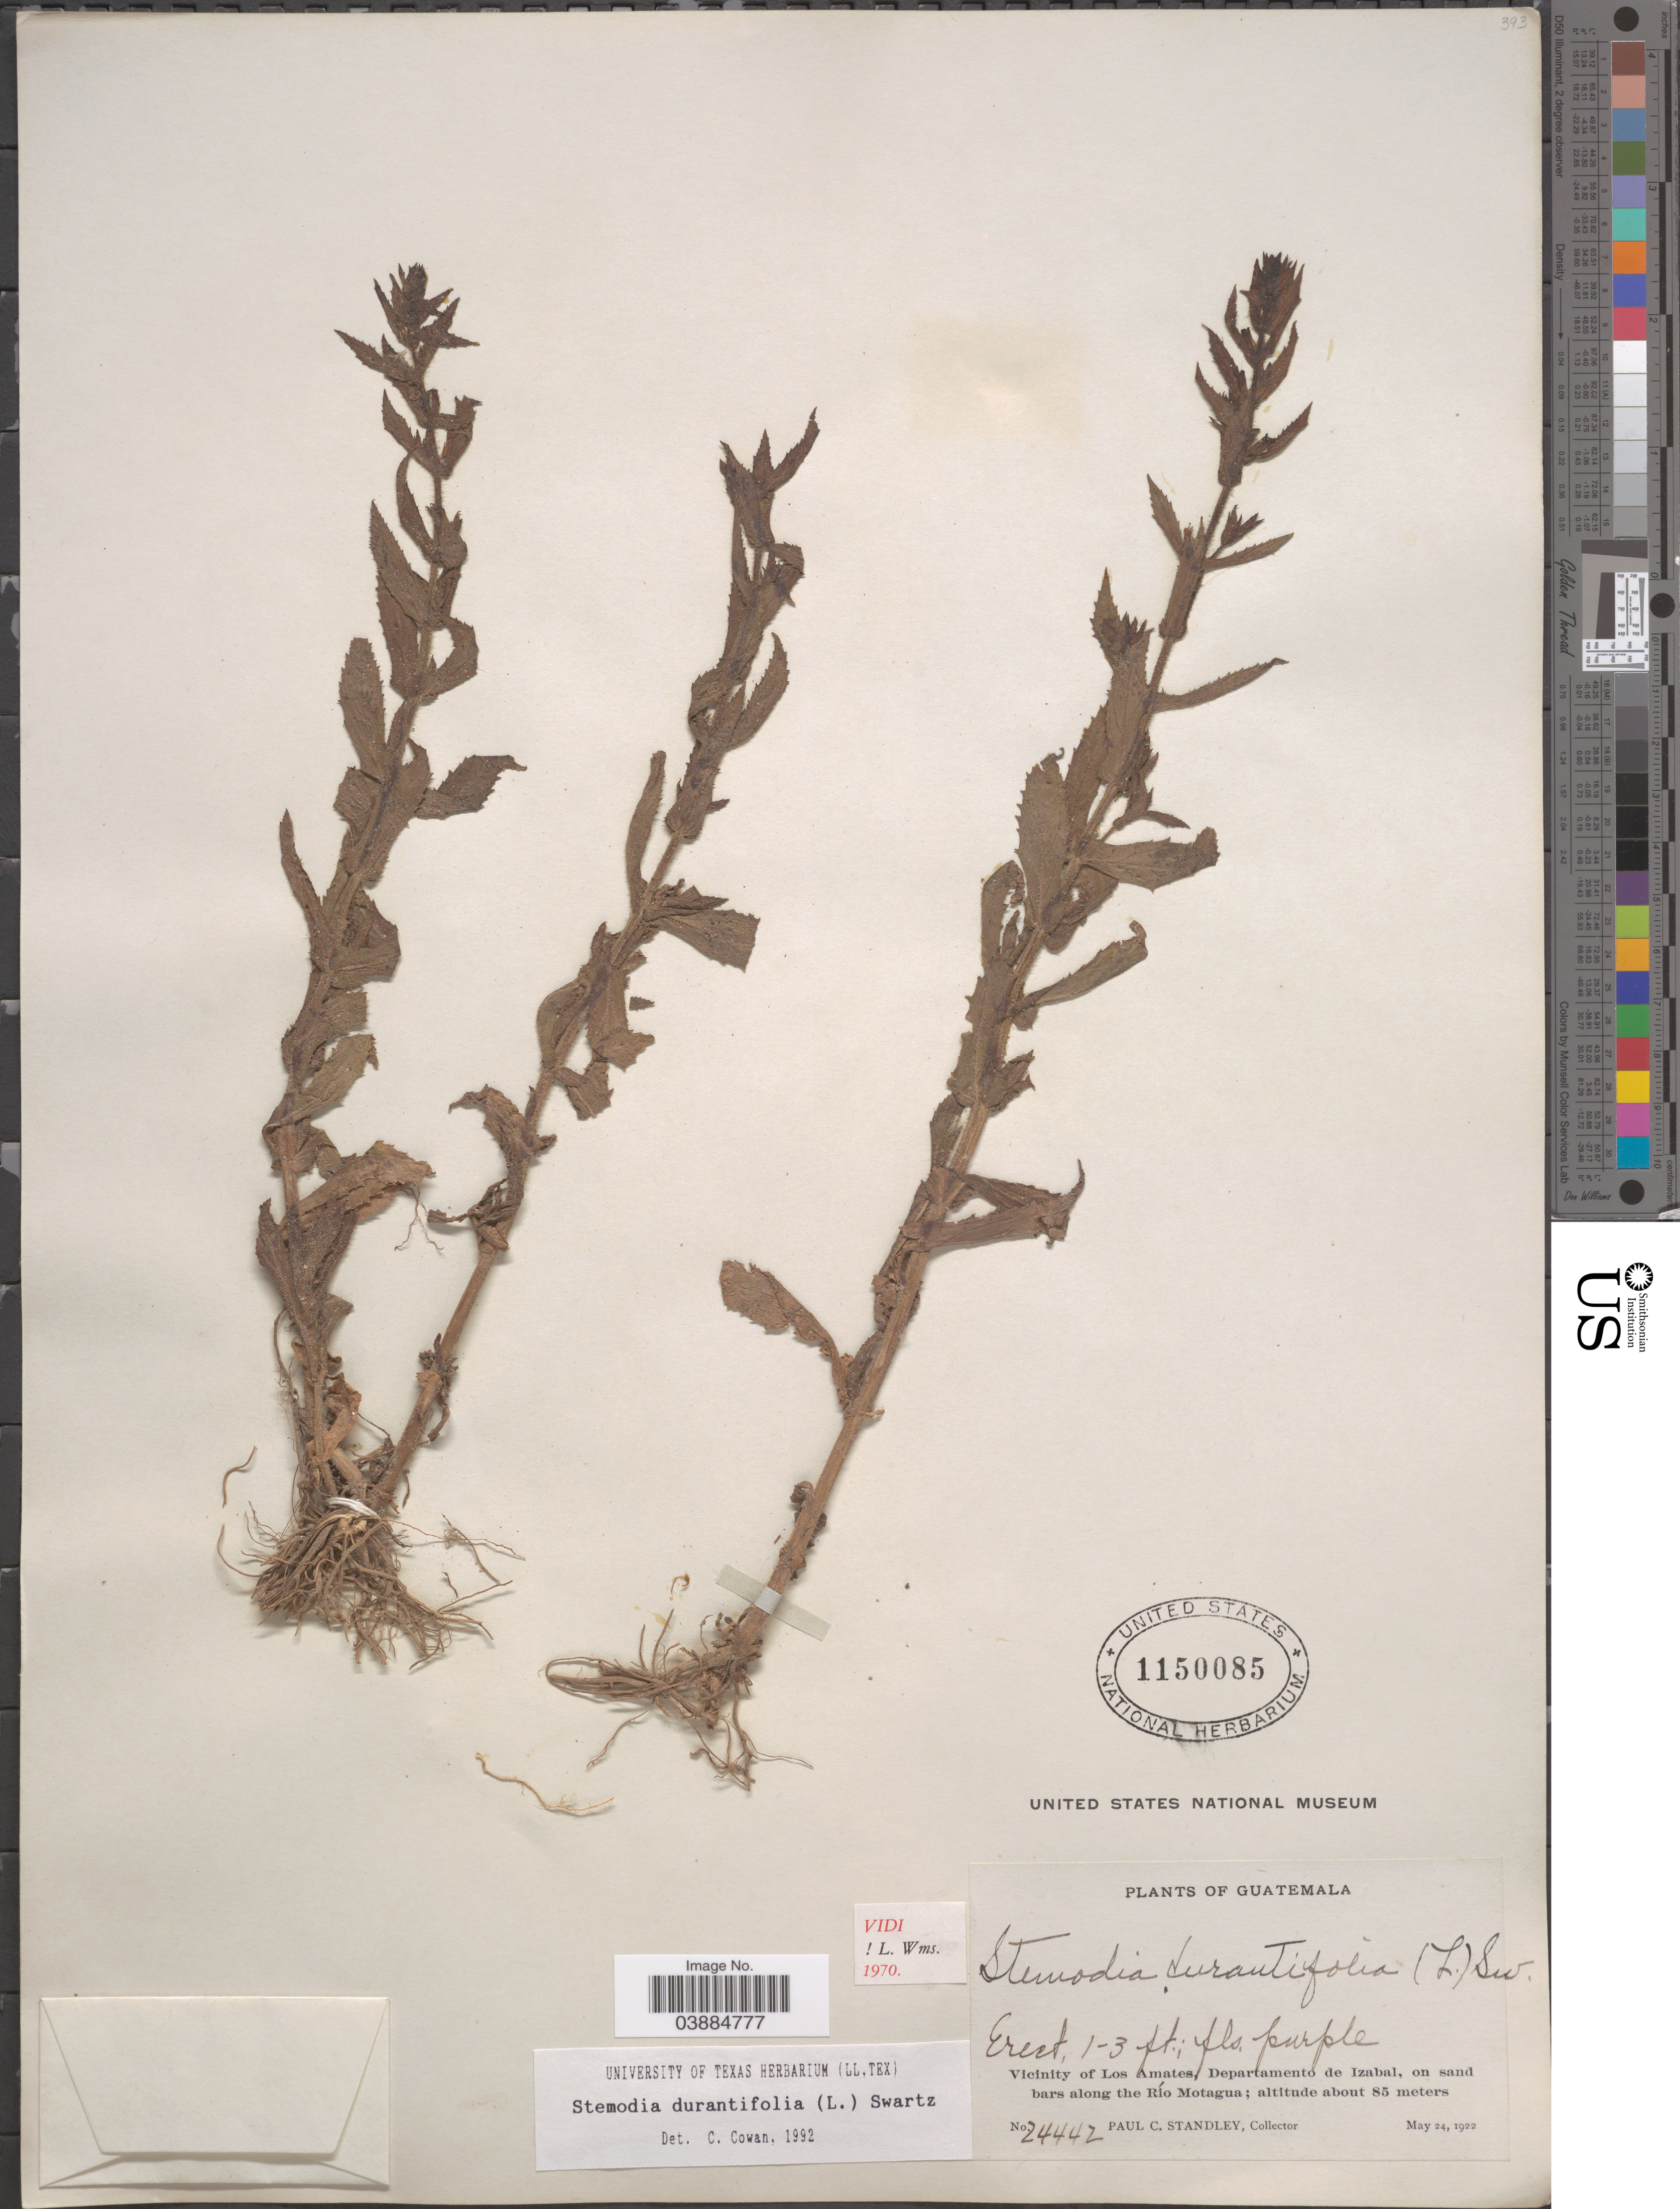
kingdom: Plantae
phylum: Tracheophyta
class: Magnoliopsida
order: Lamiales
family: Plantaginaceae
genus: Stemodia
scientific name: Stemodia durantifolia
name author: (L.) Sw.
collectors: P. C. Standley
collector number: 24442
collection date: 1922-05-24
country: Guatemala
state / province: Izabal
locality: Vicinity of Los Amates, Departamento de Izabal, on sand bars along the Río Motagua.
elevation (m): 85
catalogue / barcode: US 1150085